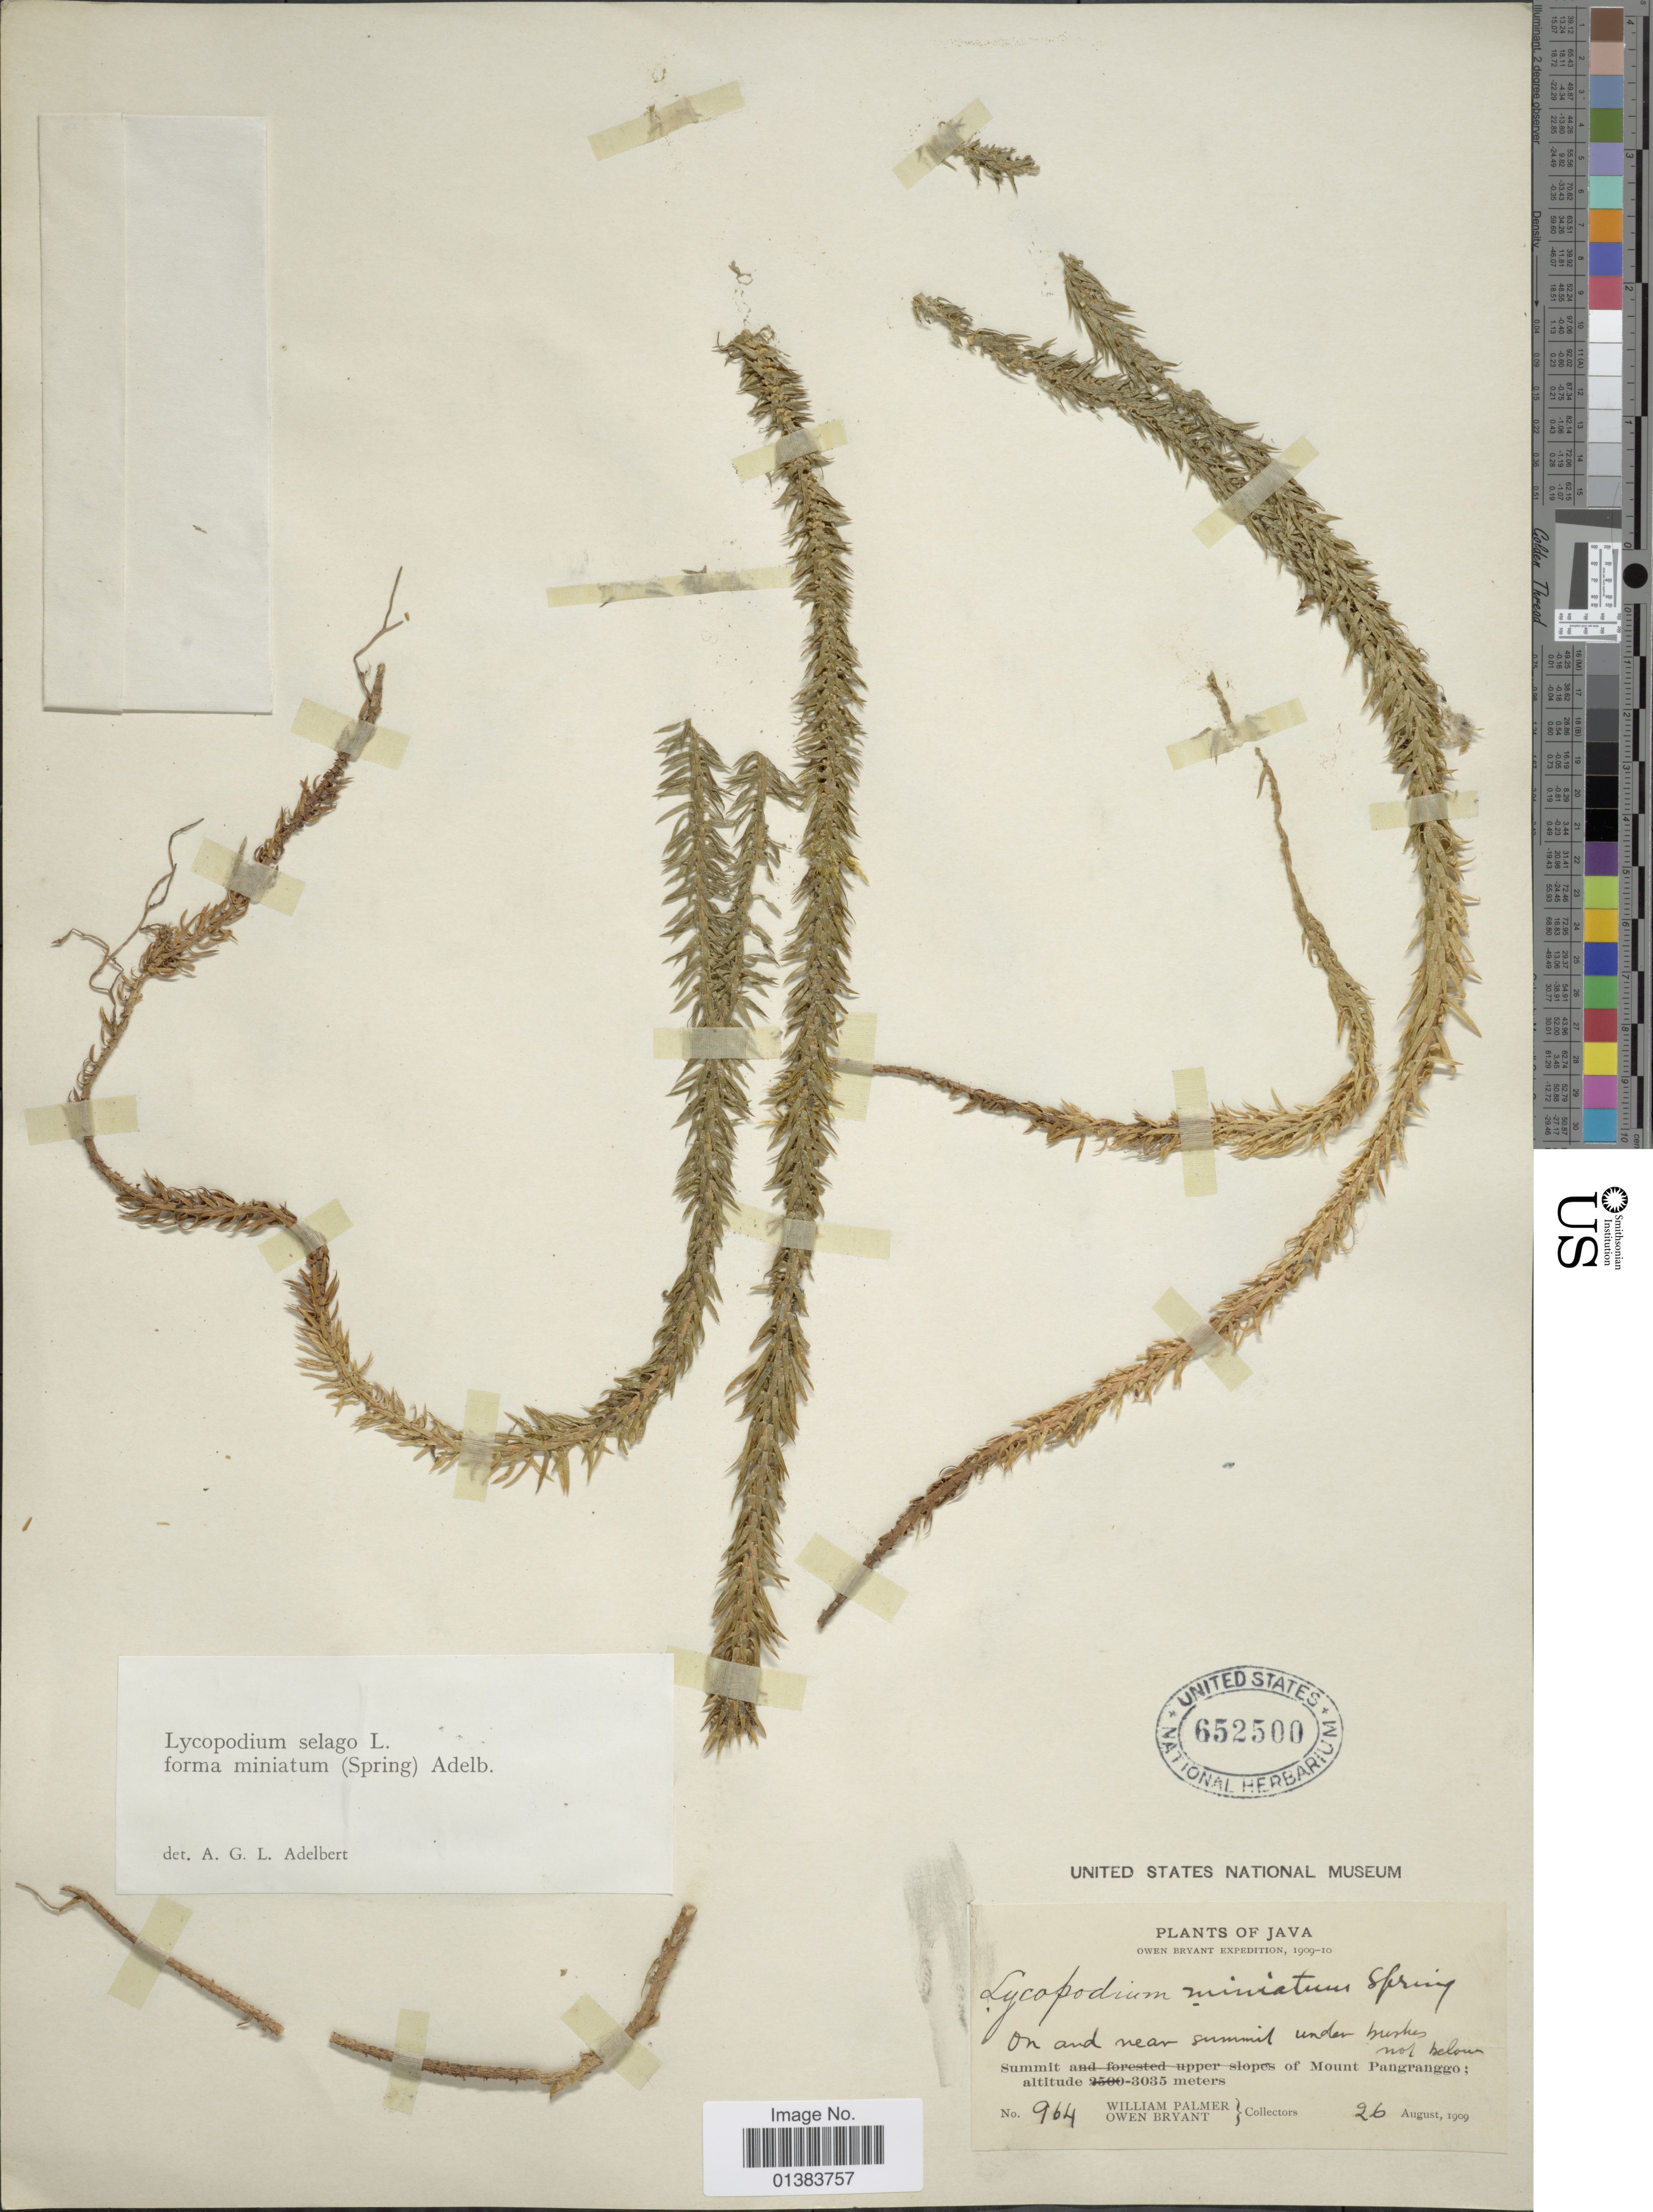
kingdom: Plantae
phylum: Tracheophyta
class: Lycopodiopsida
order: Lycopodiales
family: Lycopodiaceae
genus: Huperzia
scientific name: Huperzia selago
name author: (L.) Bernh. ex Schrank & Mart.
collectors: W. Palmer & O. Bryant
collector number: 964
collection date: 1909-08-26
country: Indonesia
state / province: Java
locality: On and near summit under bushes not below summit of Mount Pangranggo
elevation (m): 3035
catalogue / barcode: US 652500